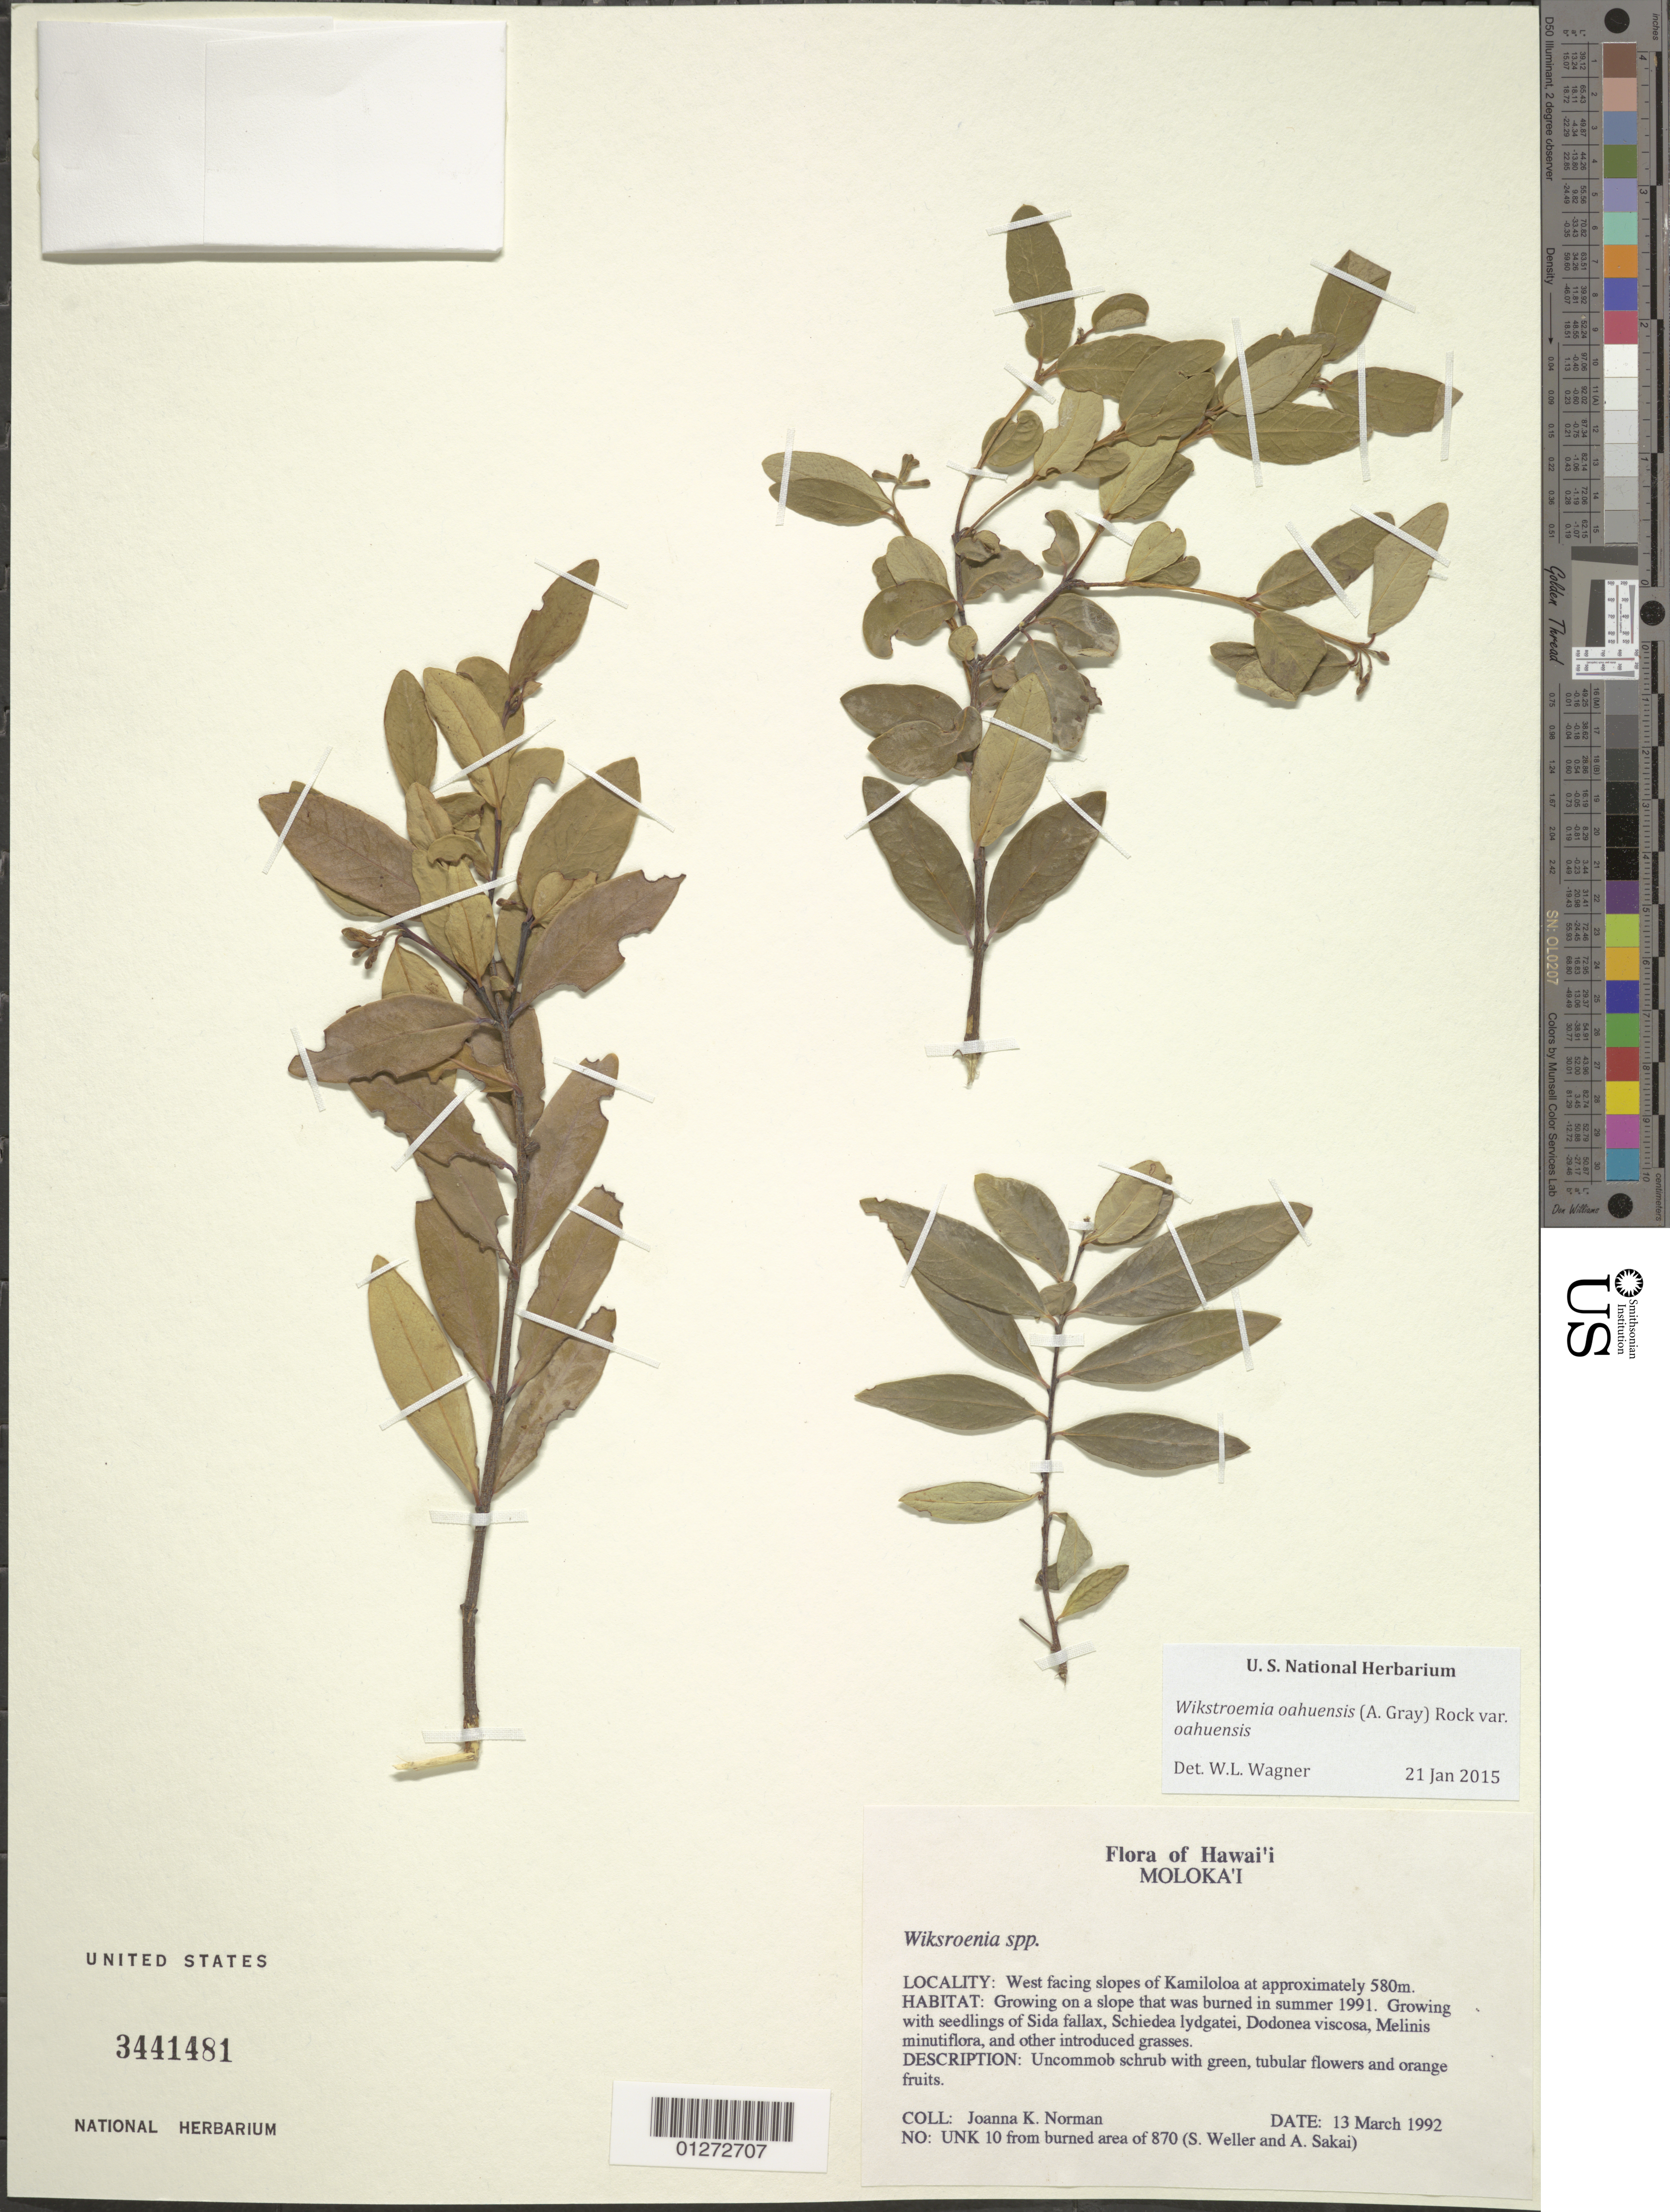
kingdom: Plantae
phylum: Tracheophyta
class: Magnoliopsida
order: Malvales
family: Thymelaeaceae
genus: Wikstroemia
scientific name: Wikstroemia oahuensis var. oahuensis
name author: (A. Gray) Rock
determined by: Wagner, W. L., (BOT), Smithsonian Institution - National Museum of Natural History (UNITED STATES)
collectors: J. Norman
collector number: UNK 10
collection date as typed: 13 Mar 1992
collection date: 1992-03-13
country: United States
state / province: Hawaii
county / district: Maui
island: Moloka'i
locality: West facing slopes of Kamiloloa, from burned area of 870.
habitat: Slope that was burned in summer 1991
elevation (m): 580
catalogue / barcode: US 3441481